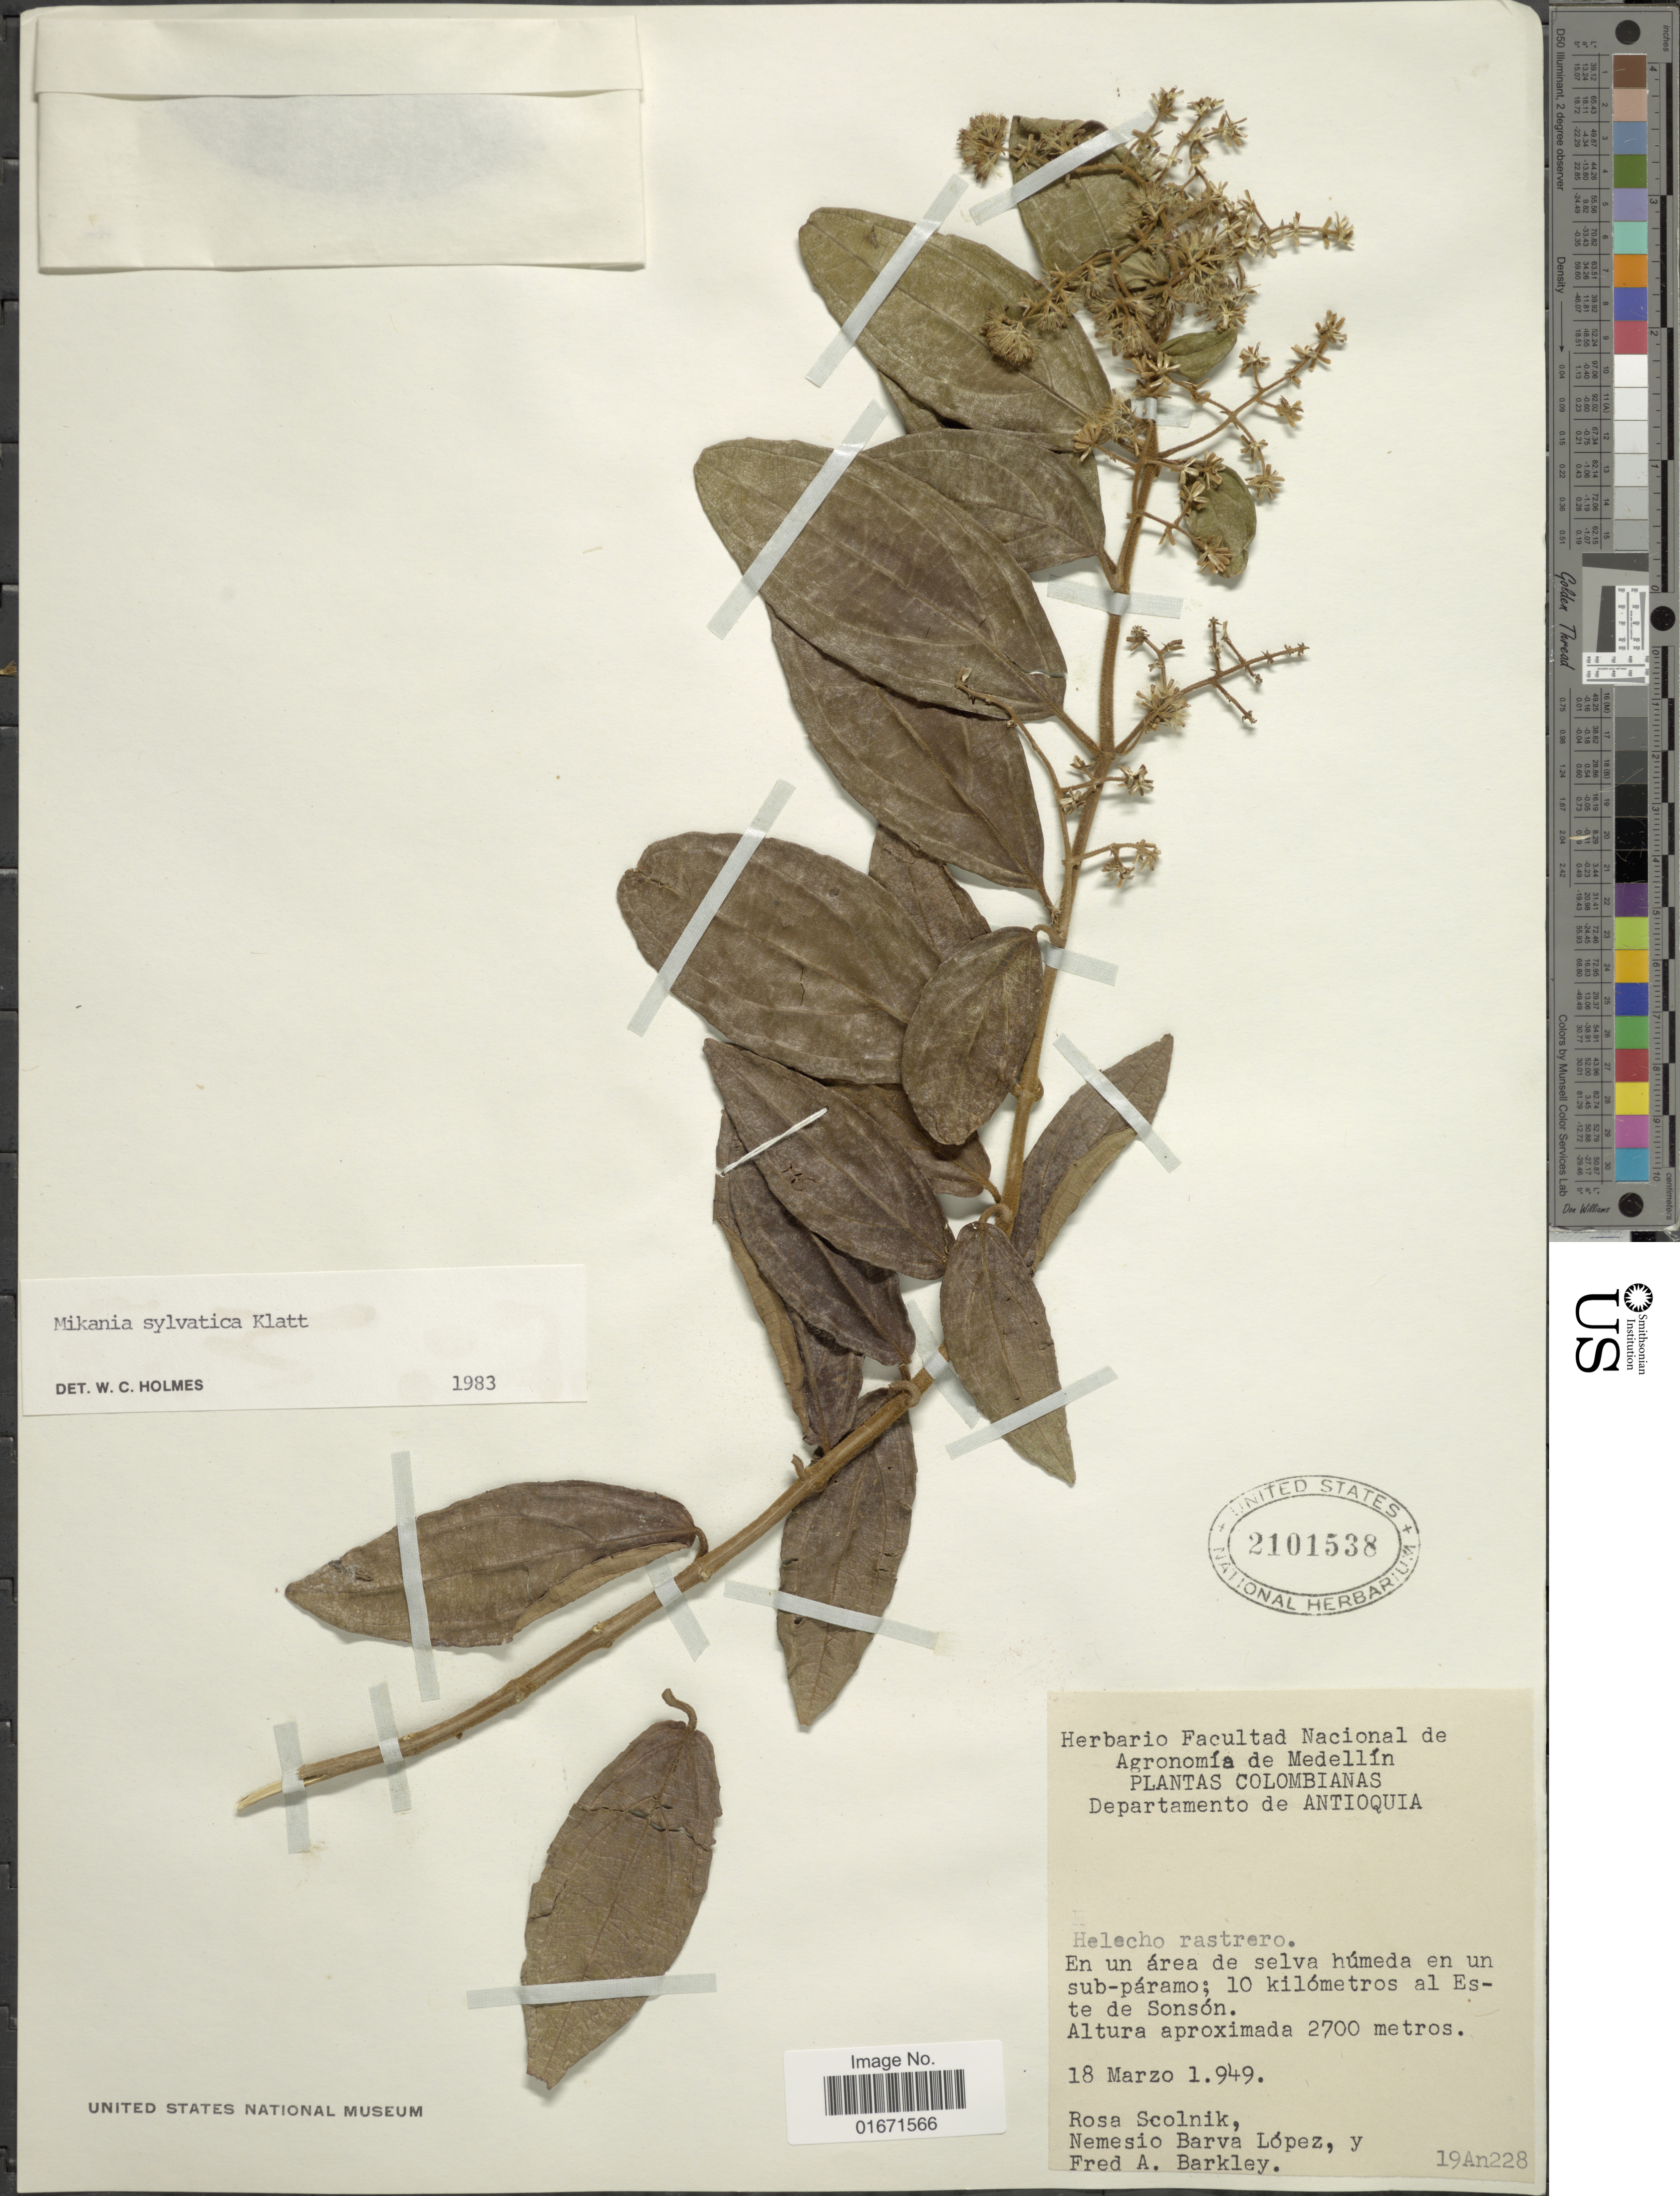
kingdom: Plantae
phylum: Tracheophyta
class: Magnoliopsida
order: Asterales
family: Asteraceae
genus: Mikania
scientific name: Mikania sylvatica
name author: Klatt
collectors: R. Scolnik, N. Lopez & F. A. Barkley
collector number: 19An228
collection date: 1949-03-18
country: Colombia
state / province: Antioquia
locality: Departamento de Antioquia. En un área de selva húmeda en un sub-páramo; 10 kilómetros al Este de Sonsón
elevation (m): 2700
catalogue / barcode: US 2101538